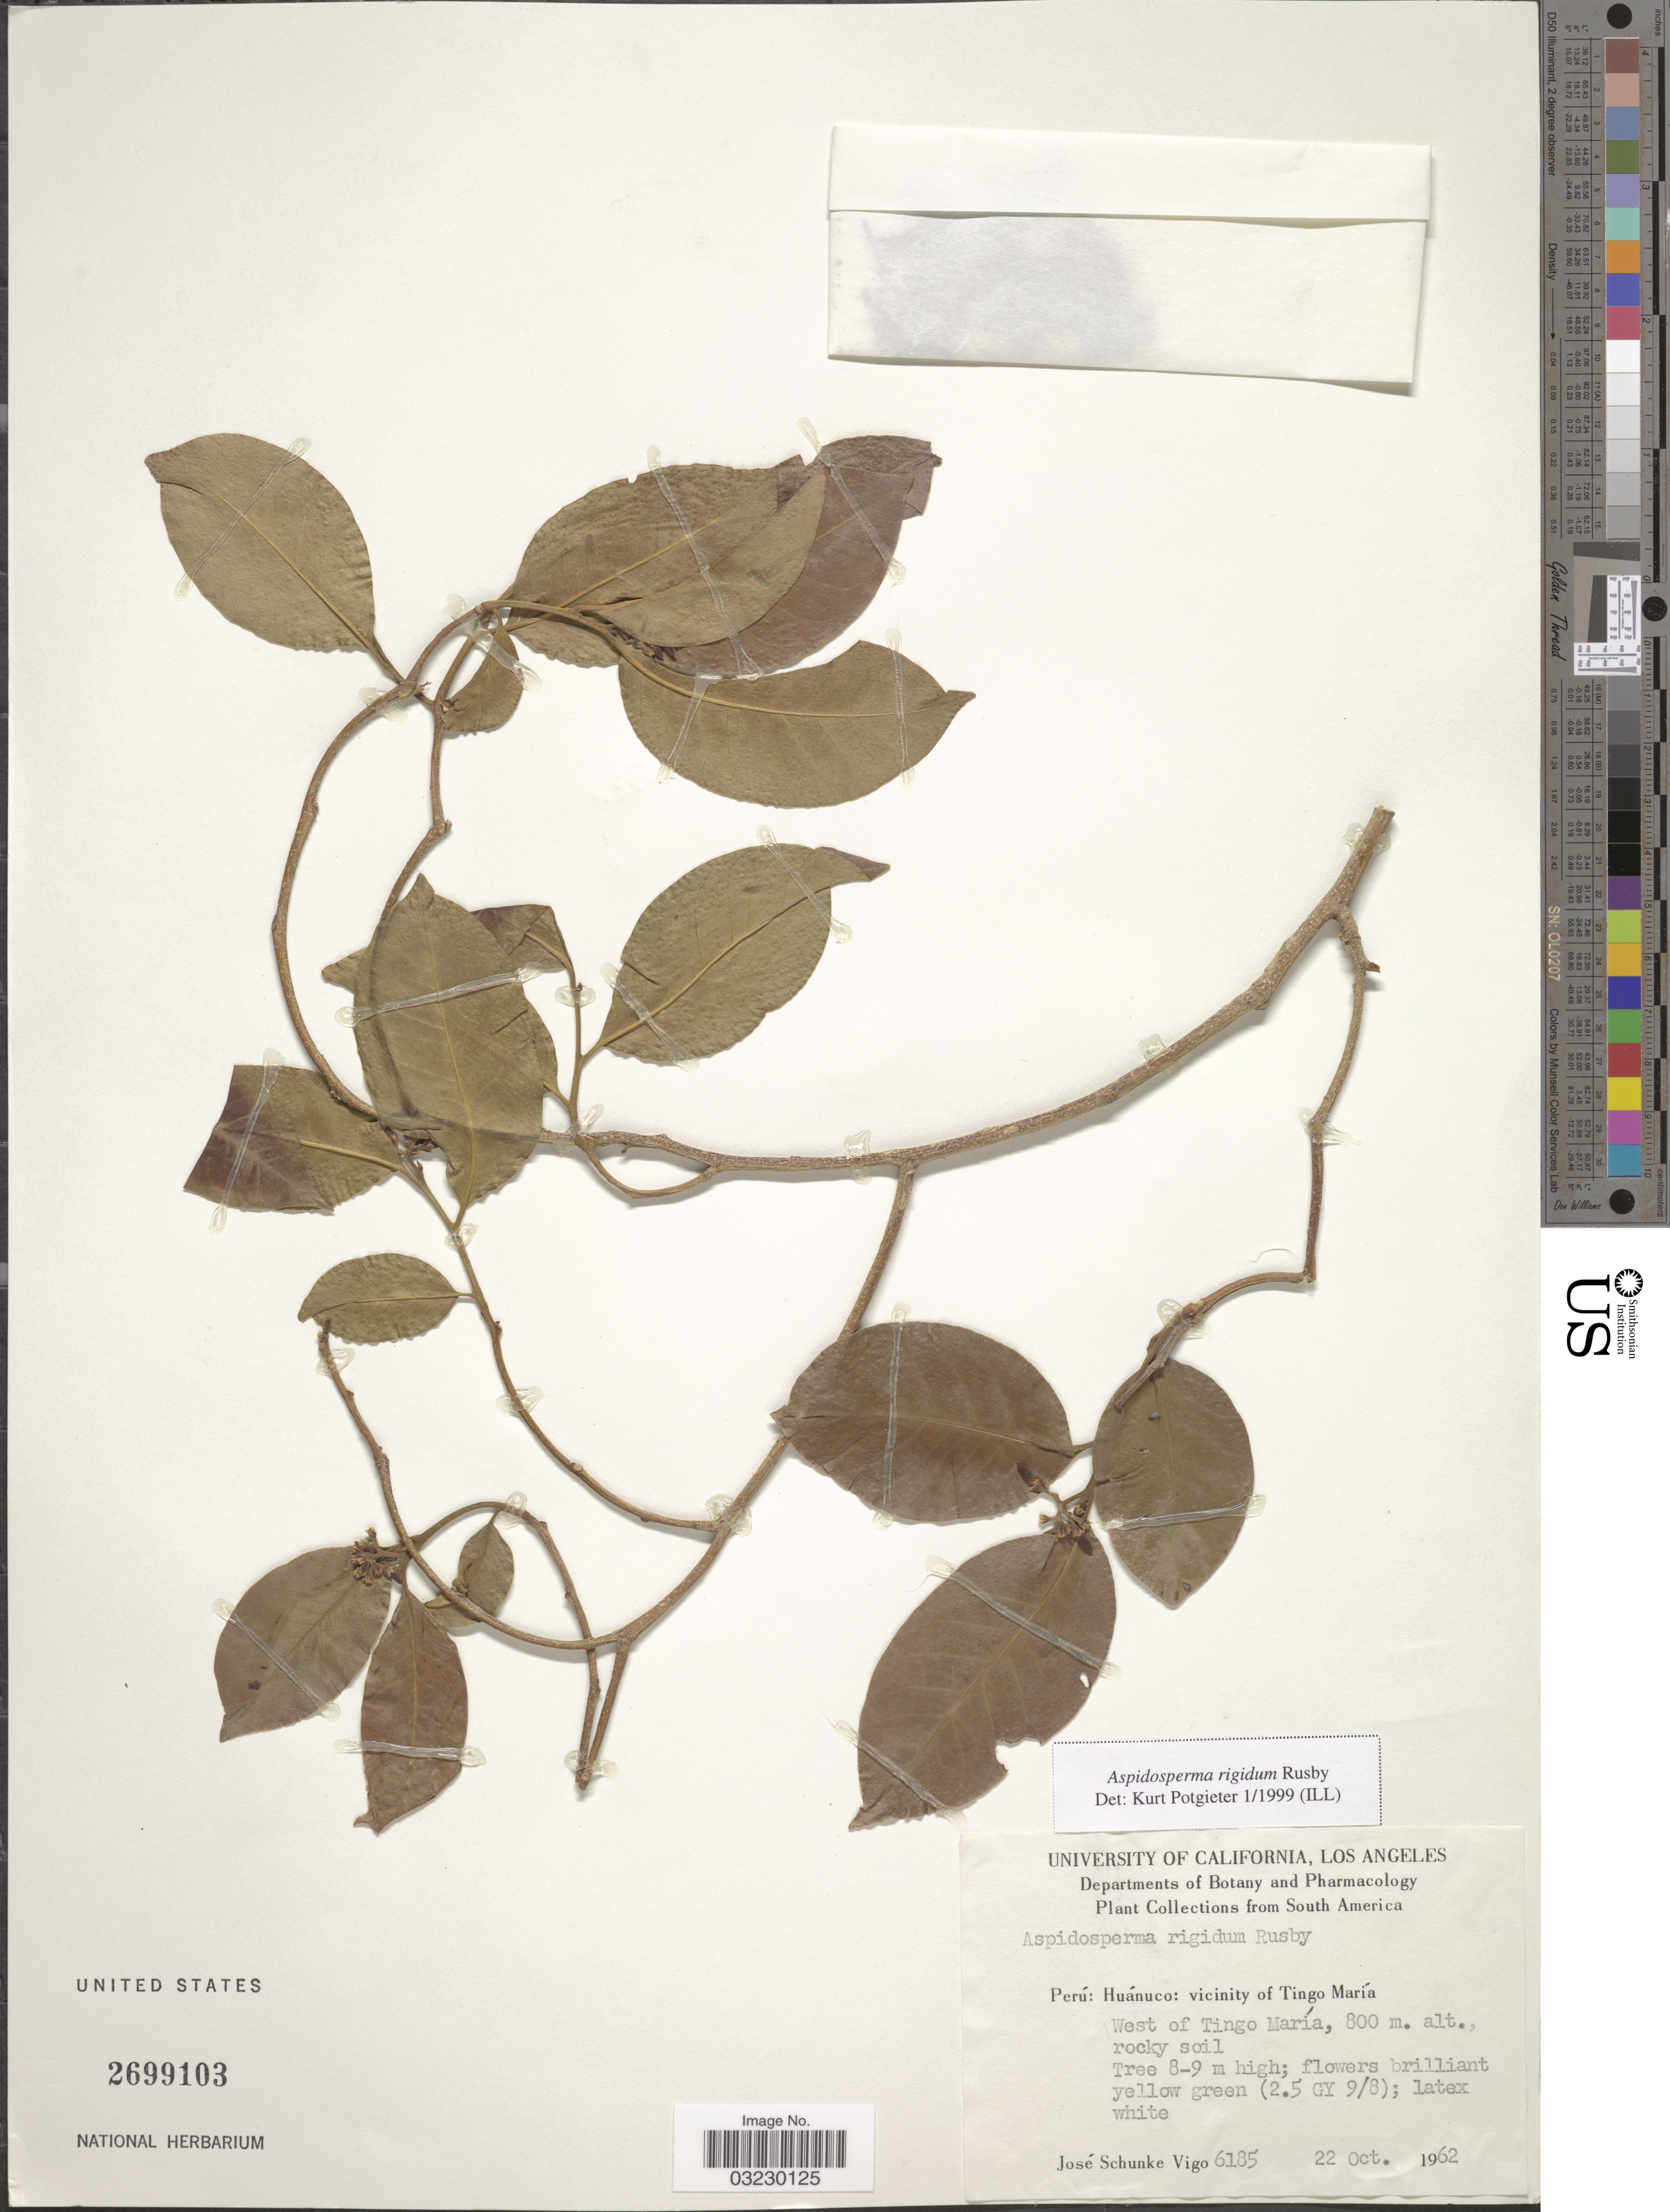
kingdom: Plantae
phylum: Tracheophyta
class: Magnoliopsida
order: Gentianales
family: Apocynaceae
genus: Aspidosperma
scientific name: Aspidosperma rigidum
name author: Rusby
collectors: J. Schunke Vigo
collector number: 6185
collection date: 1962-10-22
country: Peru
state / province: Huánuco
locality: Vicinity of Tingo María. West of Tingo María.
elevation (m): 800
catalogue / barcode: US 2699103